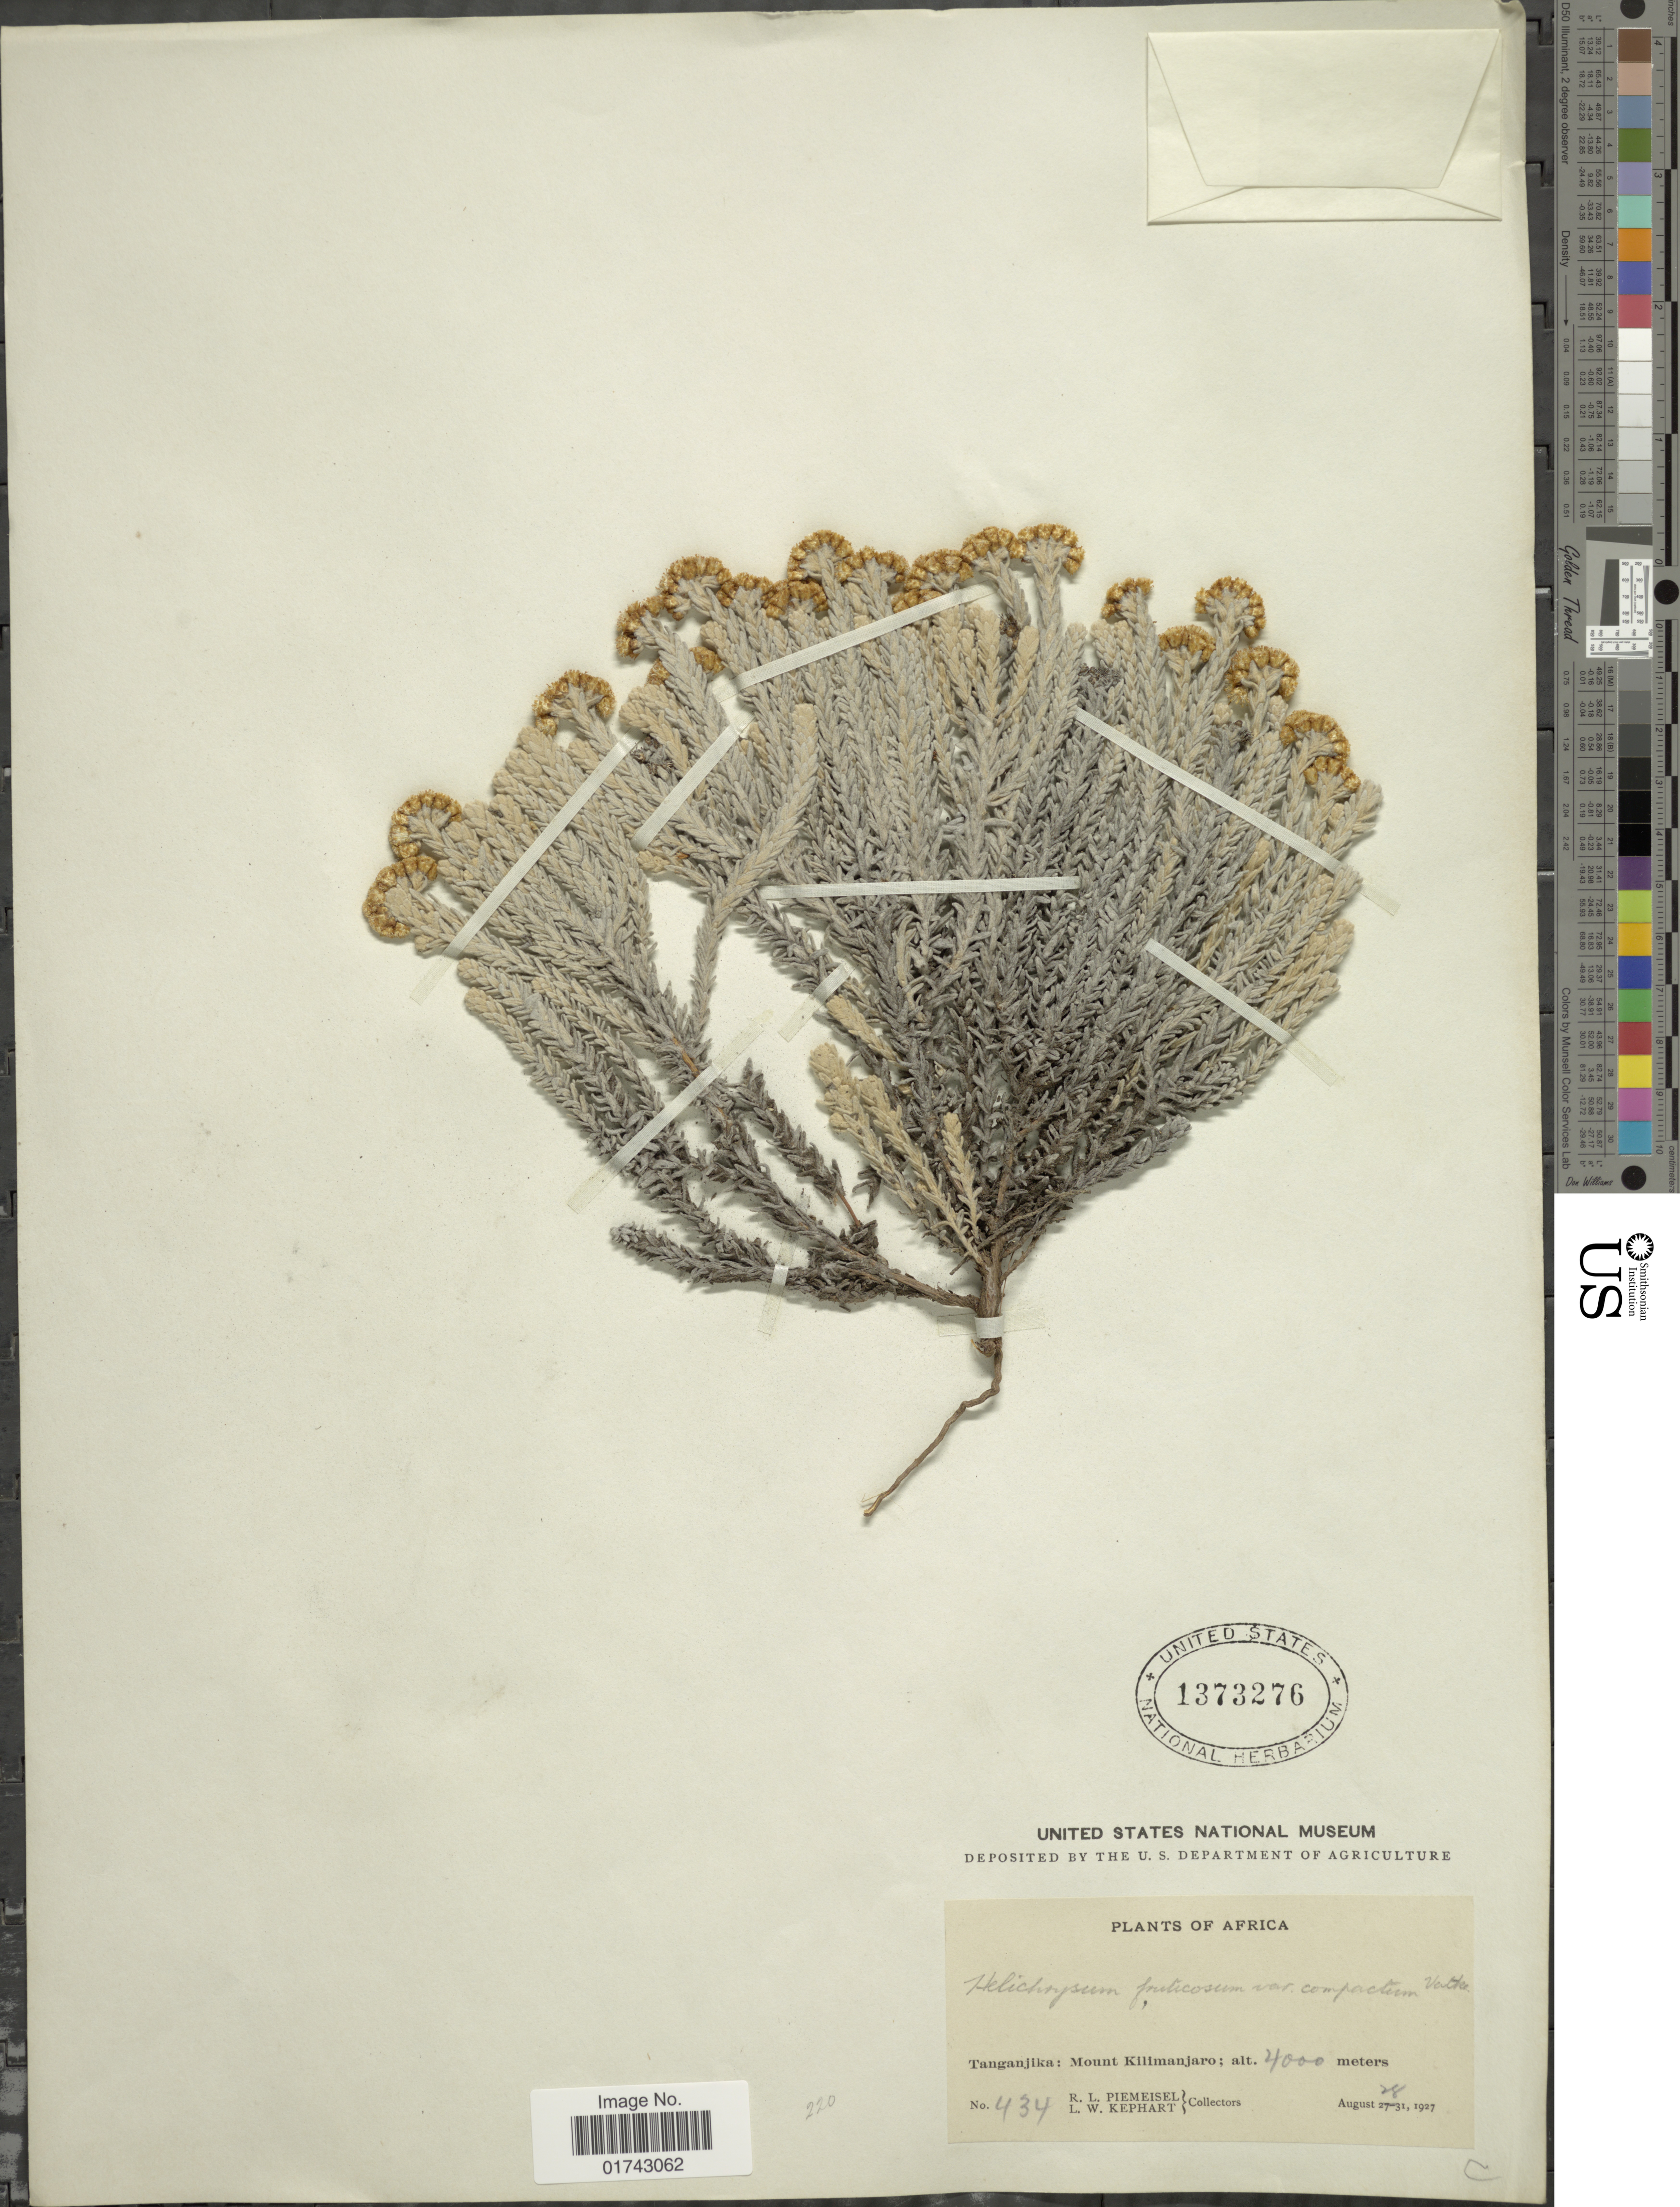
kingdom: Plantae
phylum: Tracheophyta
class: Magnoliopsida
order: Asterales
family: Asteraceae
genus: Helichrysum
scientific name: Helichrysum forskahlii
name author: (J.F. Gmel.) Hilliard & B.L. Burtt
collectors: R. L. Piemeisel & L. W. Kephart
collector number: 434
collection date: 1927-08-28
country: Tanzania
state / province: Kilimanjaro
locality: Tanganjika: Mount Kilimanjaro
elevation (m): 4000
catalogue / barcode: US 1373276